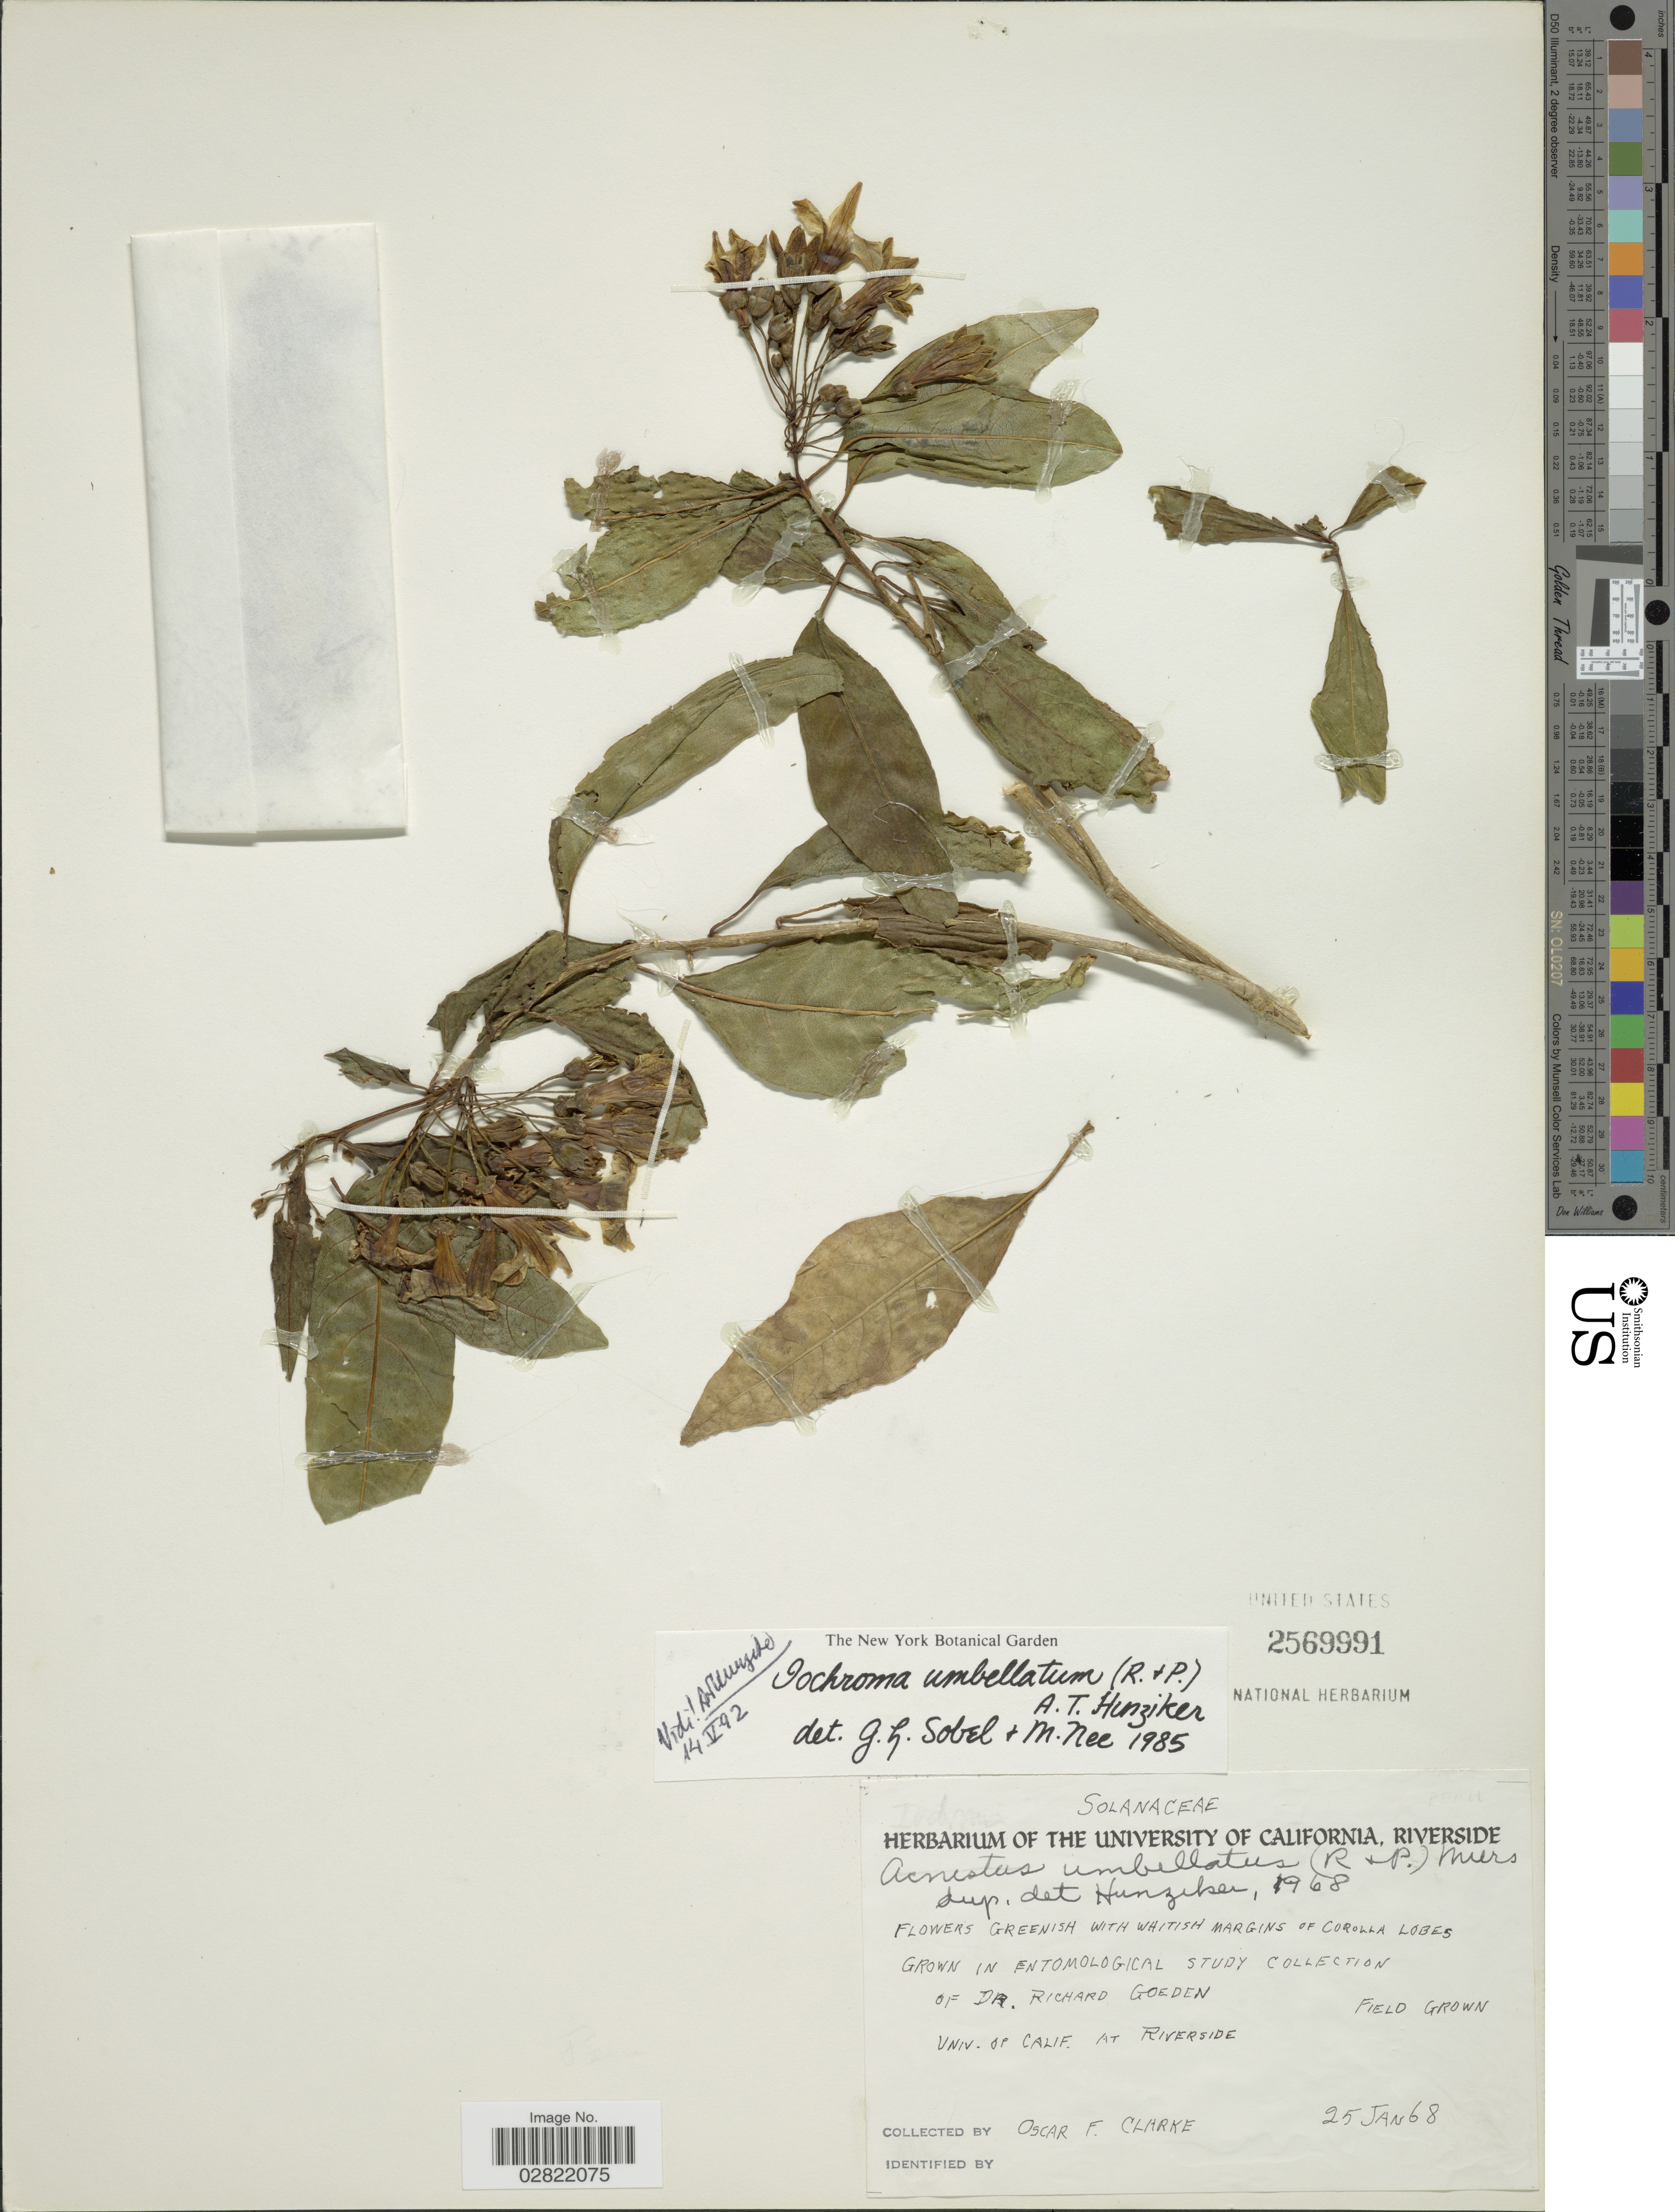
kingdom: Plantae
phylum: Tracheophyta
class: Magnoliopsida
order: Solanales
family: Solanaceae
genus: Iochroma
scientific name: Iochroma umbellatum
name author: (Ruiz & Pav.) Hunziker ex D'Arcy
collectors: O. F. Clarke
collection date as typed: Transcribed d/m/y: 25/1/68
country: United States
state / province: California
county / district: Riverside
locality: Entomological study collection of Dr. Richard Goeden. Univ. of Calif. at Riverside.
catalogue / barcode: US 2569991